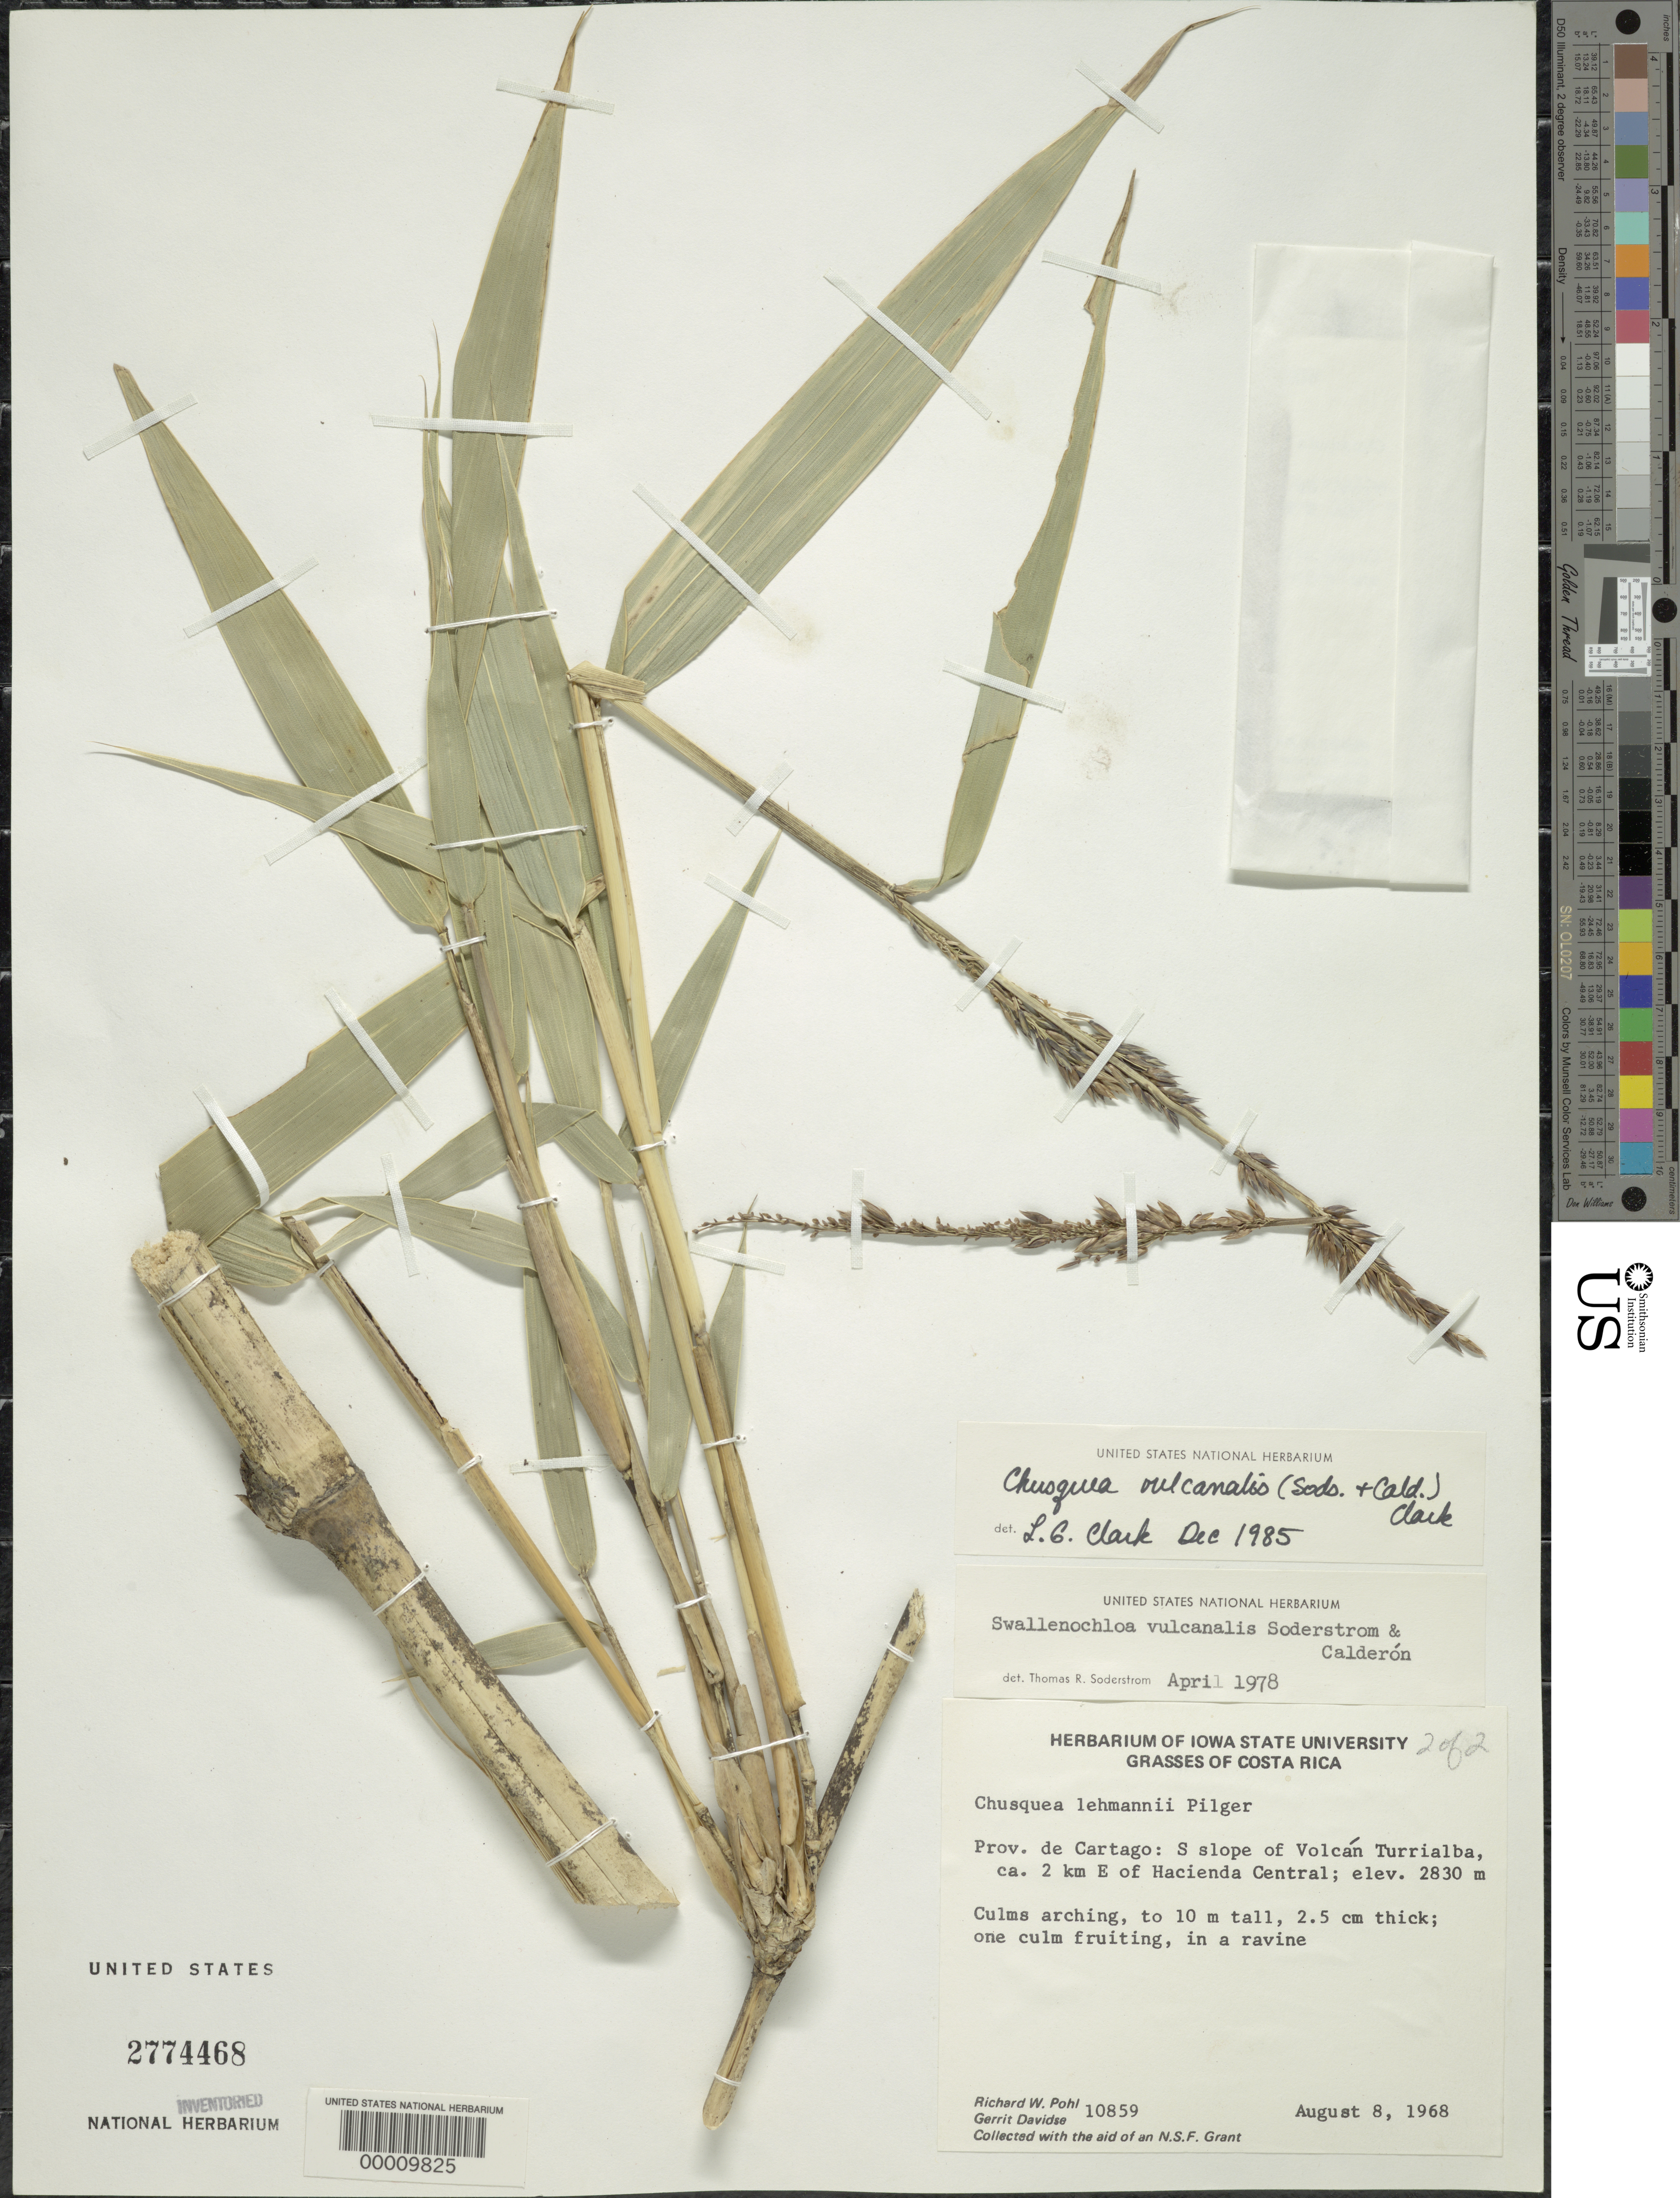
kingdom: Plantae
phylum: Tracheophyta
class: Liliopsida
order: Poales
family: Poaceae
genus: Chusquea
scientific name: Chusquea vulcanalis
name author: (Soderstr. & C. E. Calderón) L.G. Clark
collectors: R. W. Pohl & G. Davidse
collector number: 10859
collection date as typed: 08 Aug 1968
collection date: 1968-08-08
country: Costa Rica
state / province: Cartago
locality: Volcan Turrialba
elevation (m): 2830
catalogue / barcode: US 2774468